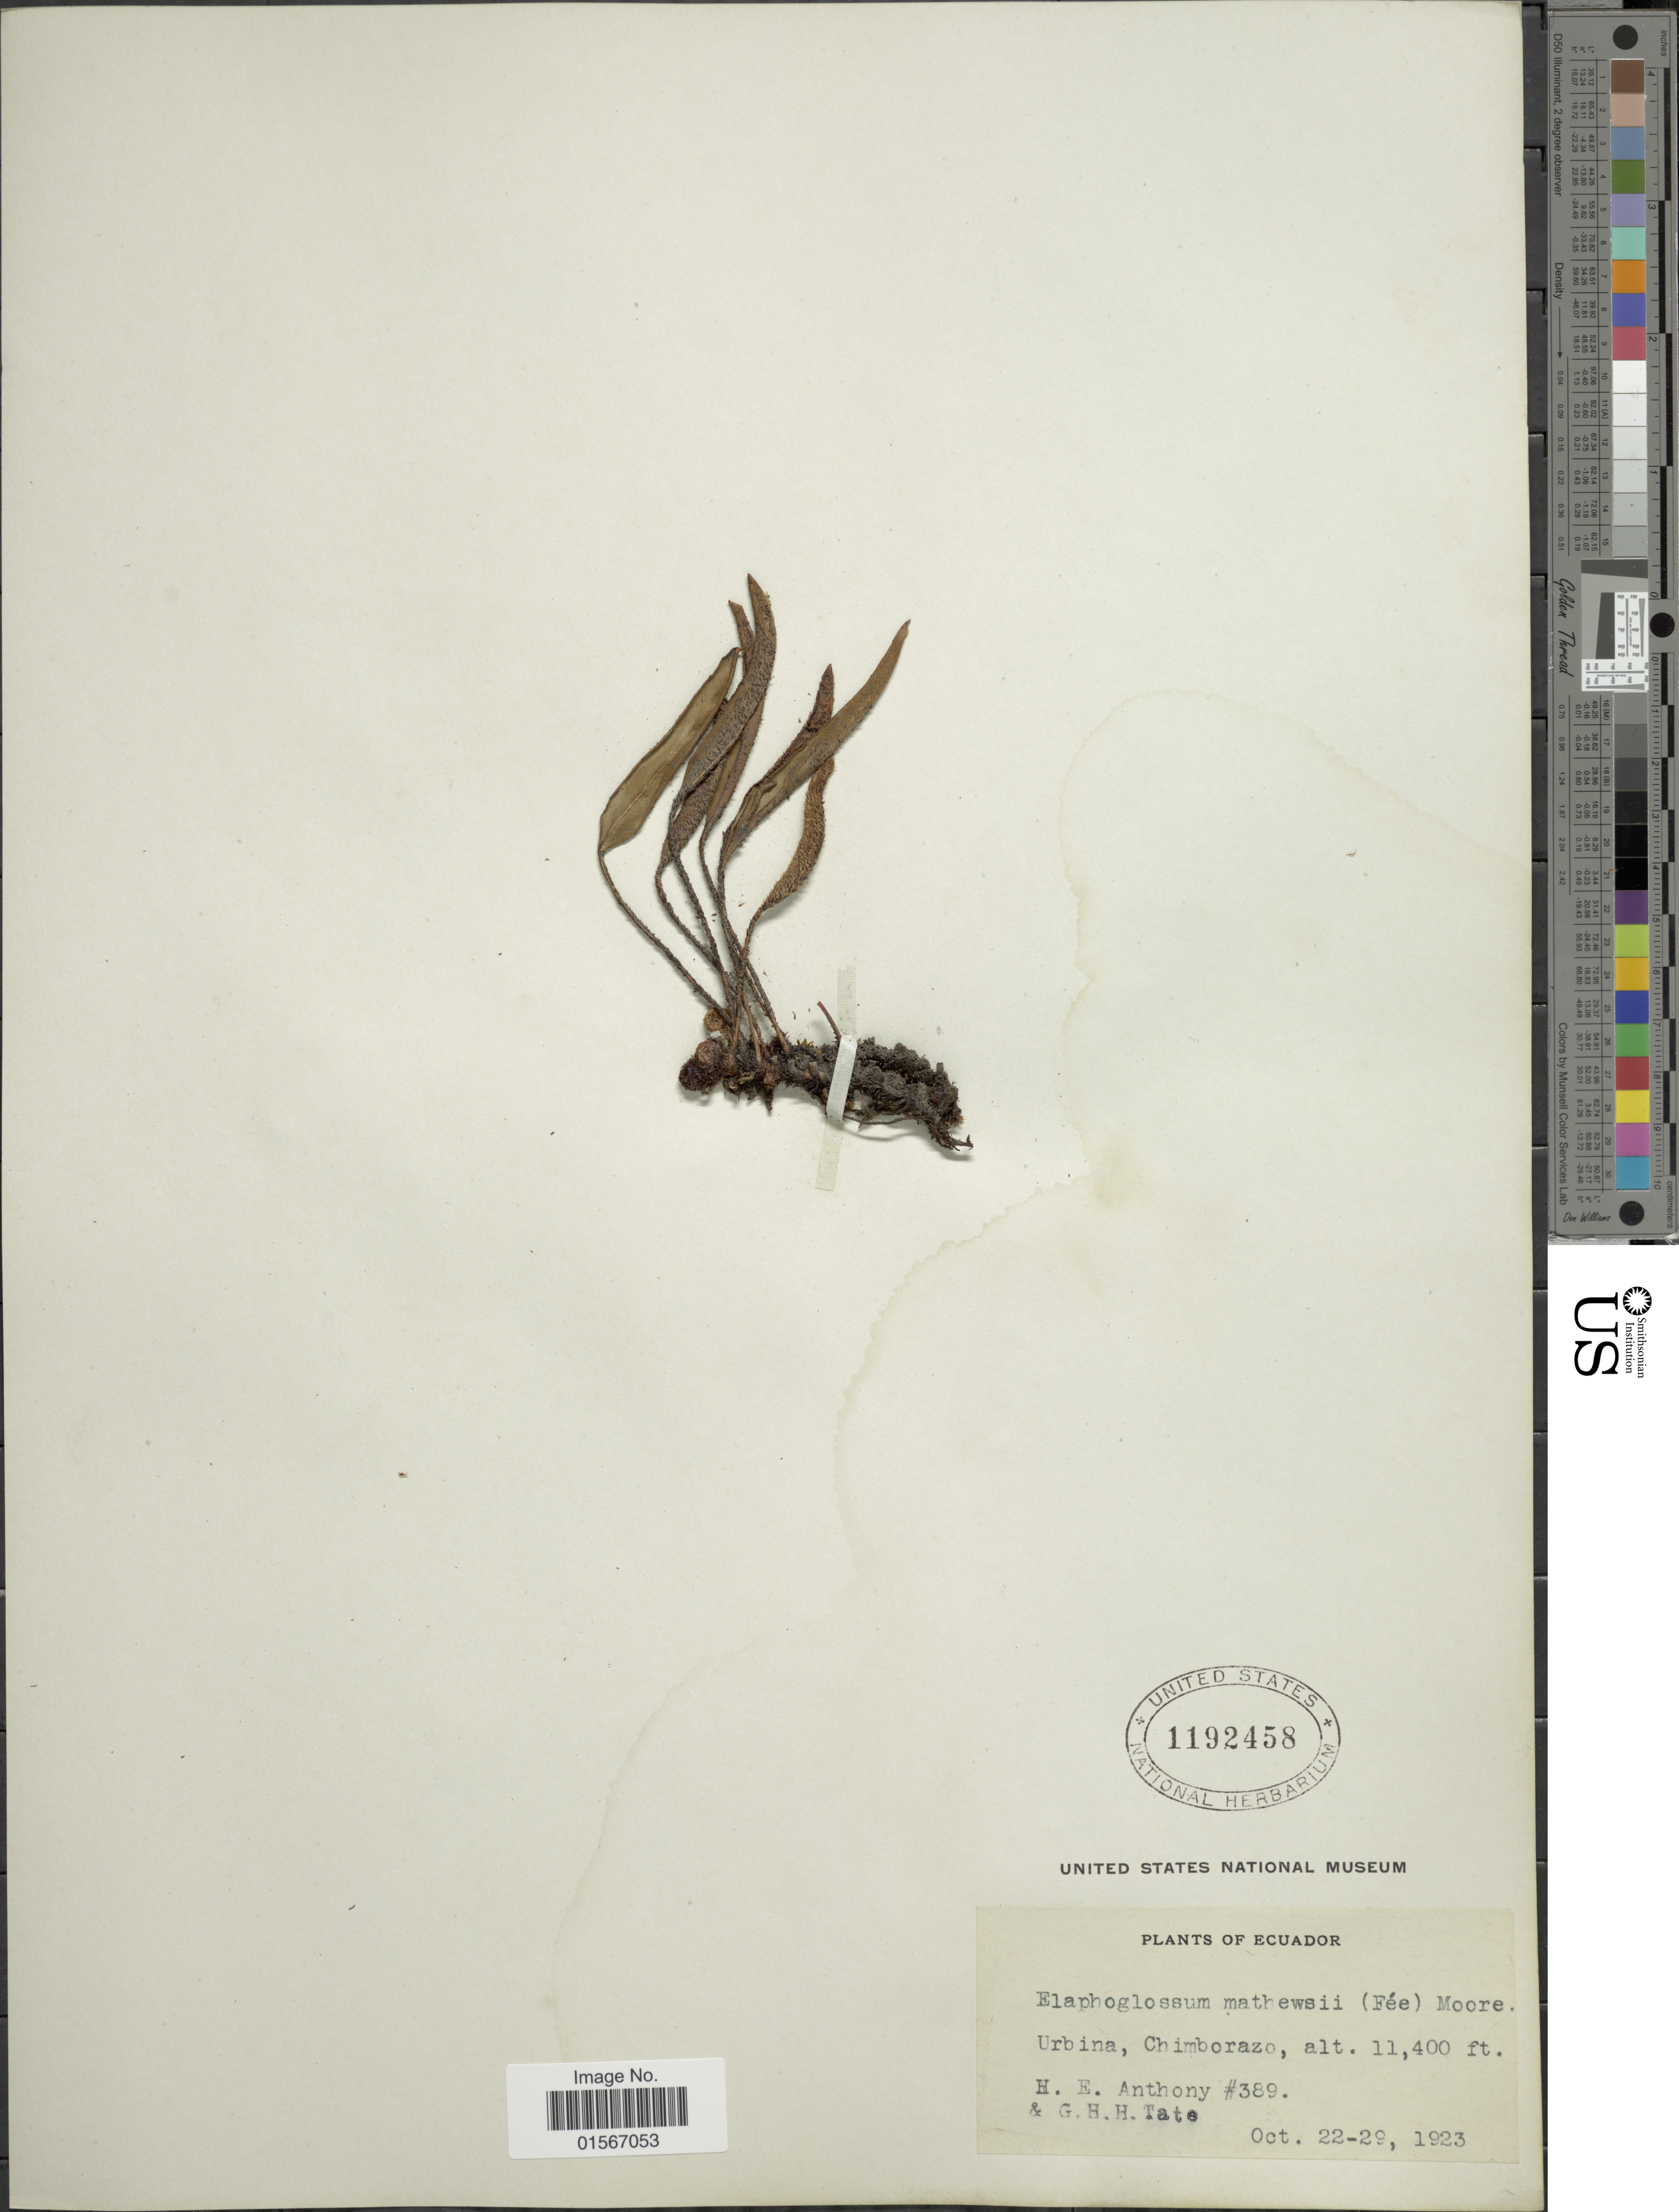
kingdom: Plantae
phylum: Tracheophyta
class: Polypodiopsida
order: Polypodiales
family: Dryopteridaceae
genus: Elaphoglossum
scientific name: Elaphoglossum mathewsii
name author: (Fée) T. Moore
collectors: H. E. Anthony & G. H. H.Tate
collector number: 389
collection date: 1923-10-22/1923-10-29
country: Ecuador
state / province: Chimborazo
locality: Urbina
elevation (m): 3475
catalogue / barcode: US 1192458